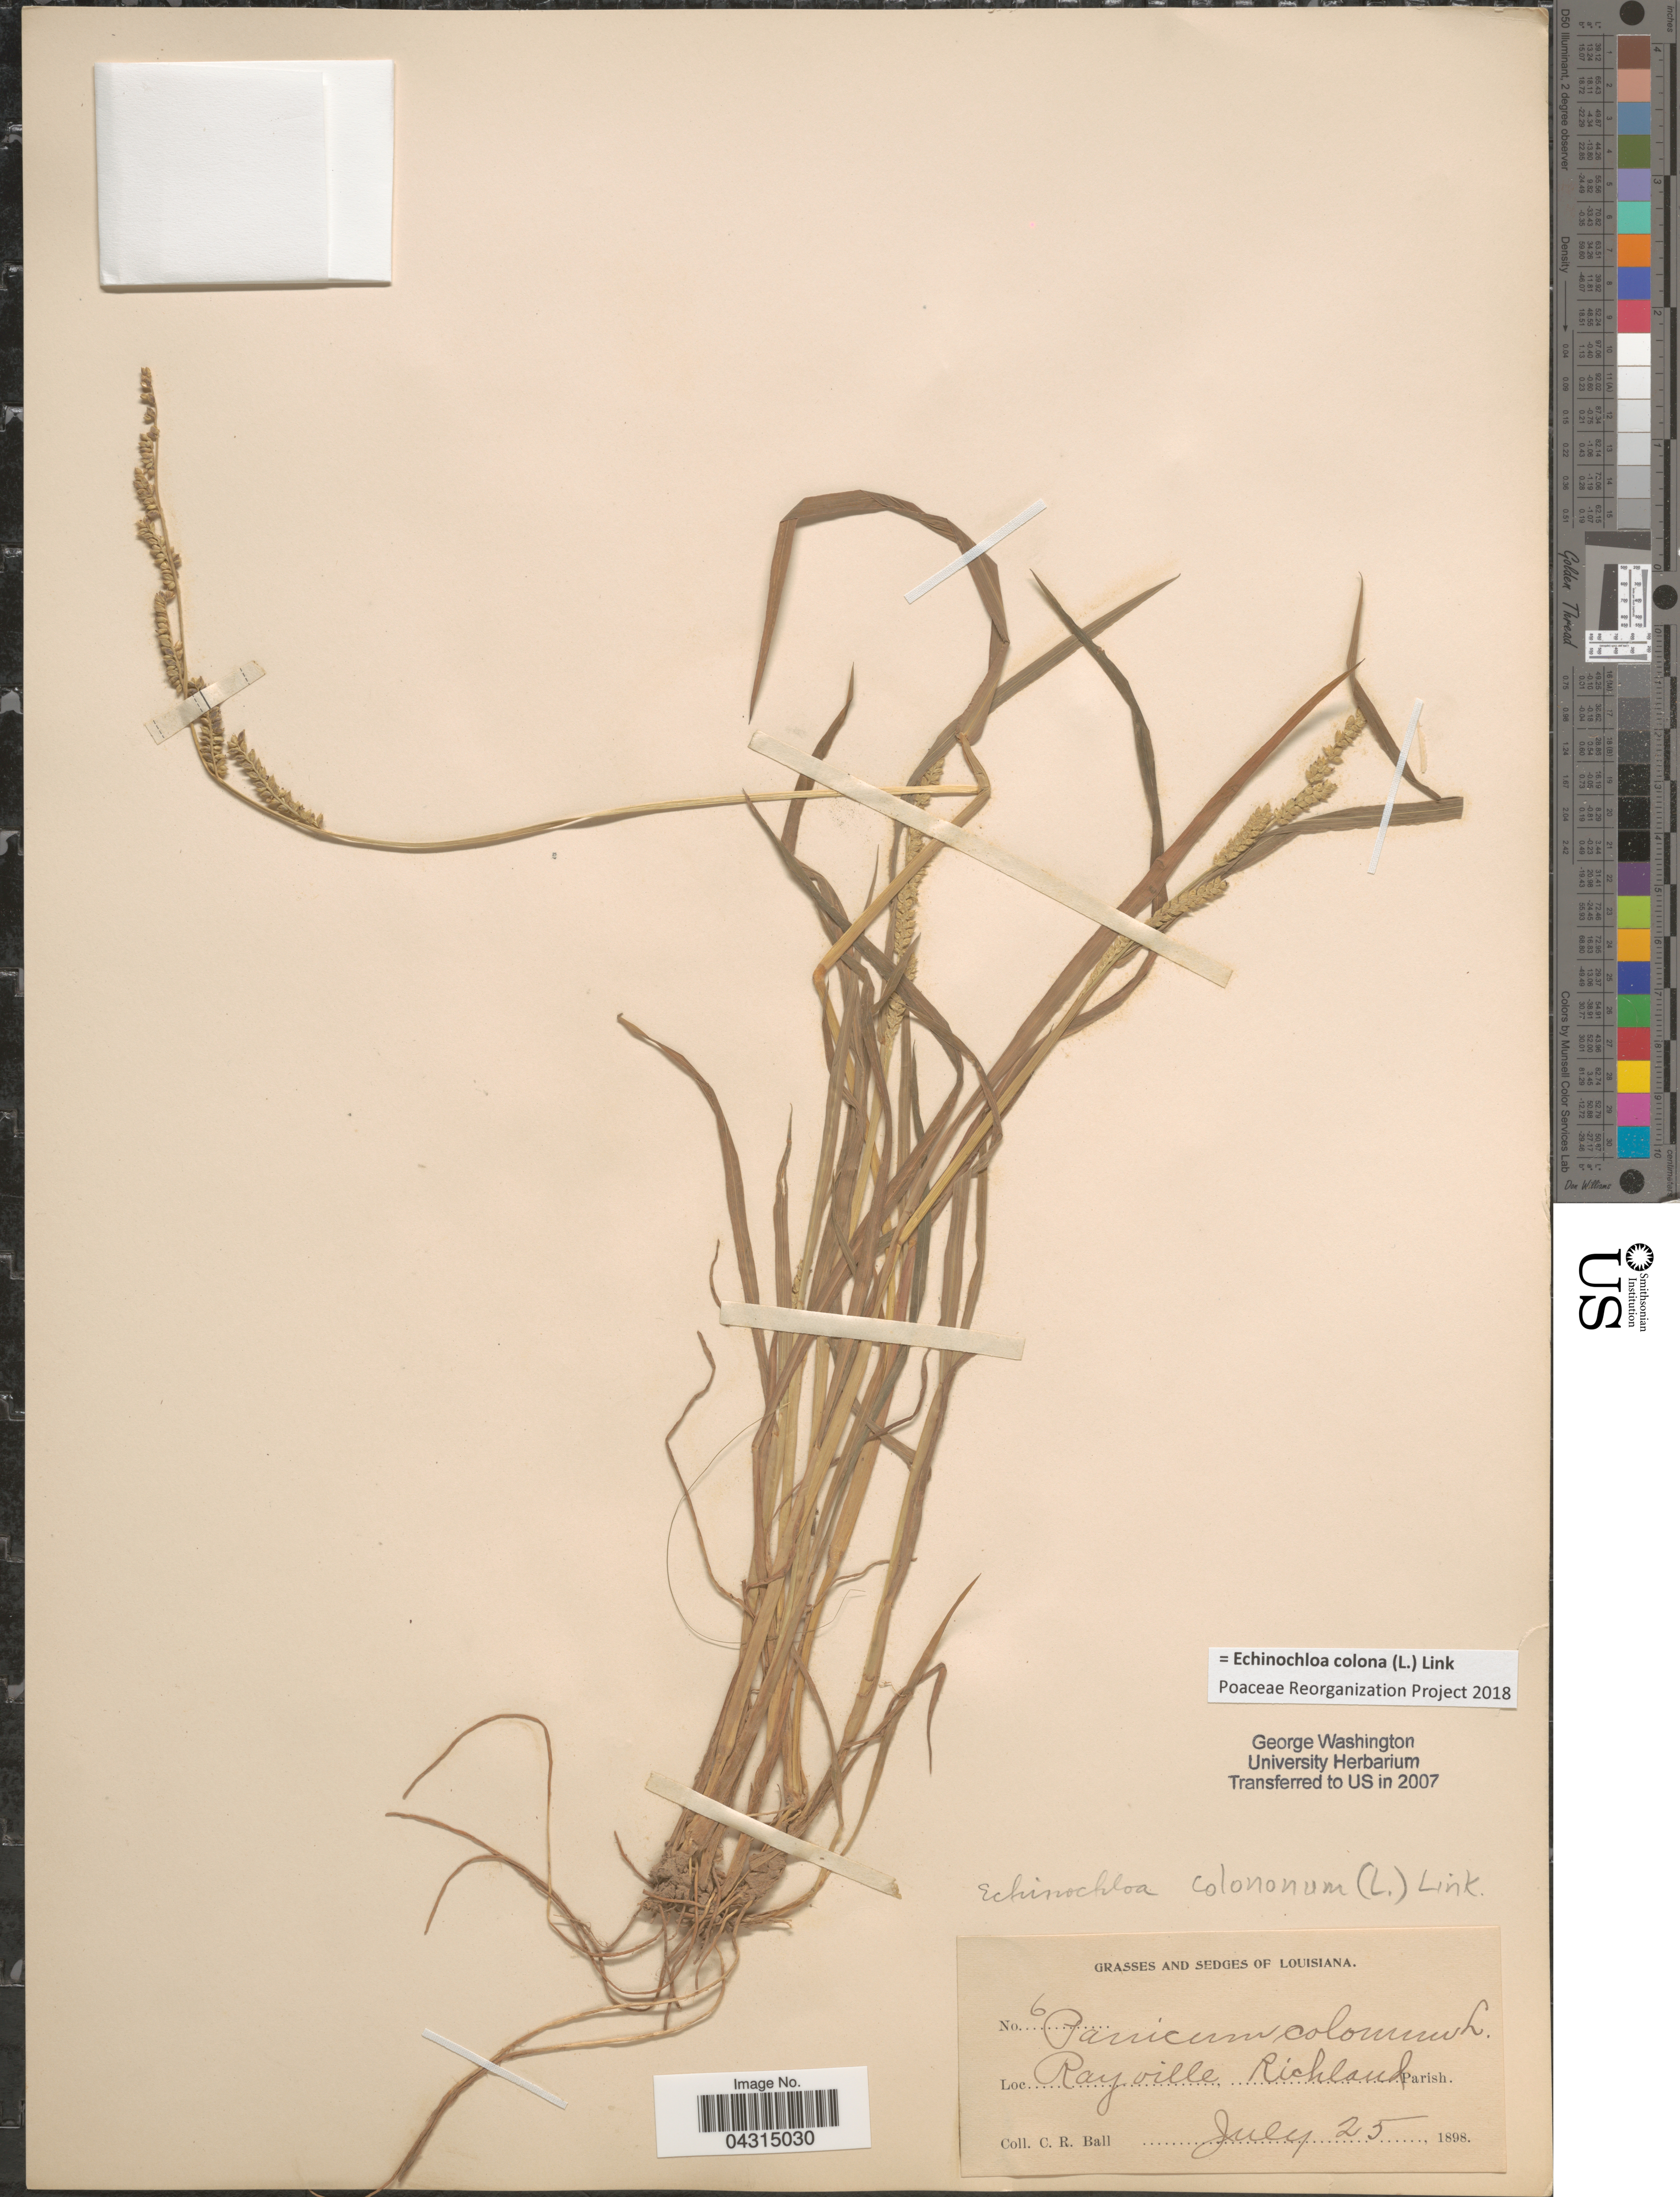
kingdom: Plantae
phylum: Tracheophyta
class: Liliopsida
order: Poales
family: Poaceae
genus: Echinochloa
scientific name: Echinochloa colona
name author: (L.) Link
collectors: C. R. Ball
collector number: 6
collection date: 1898-07-25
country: United States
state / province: Louisiana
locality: Rayville Richland Parish.